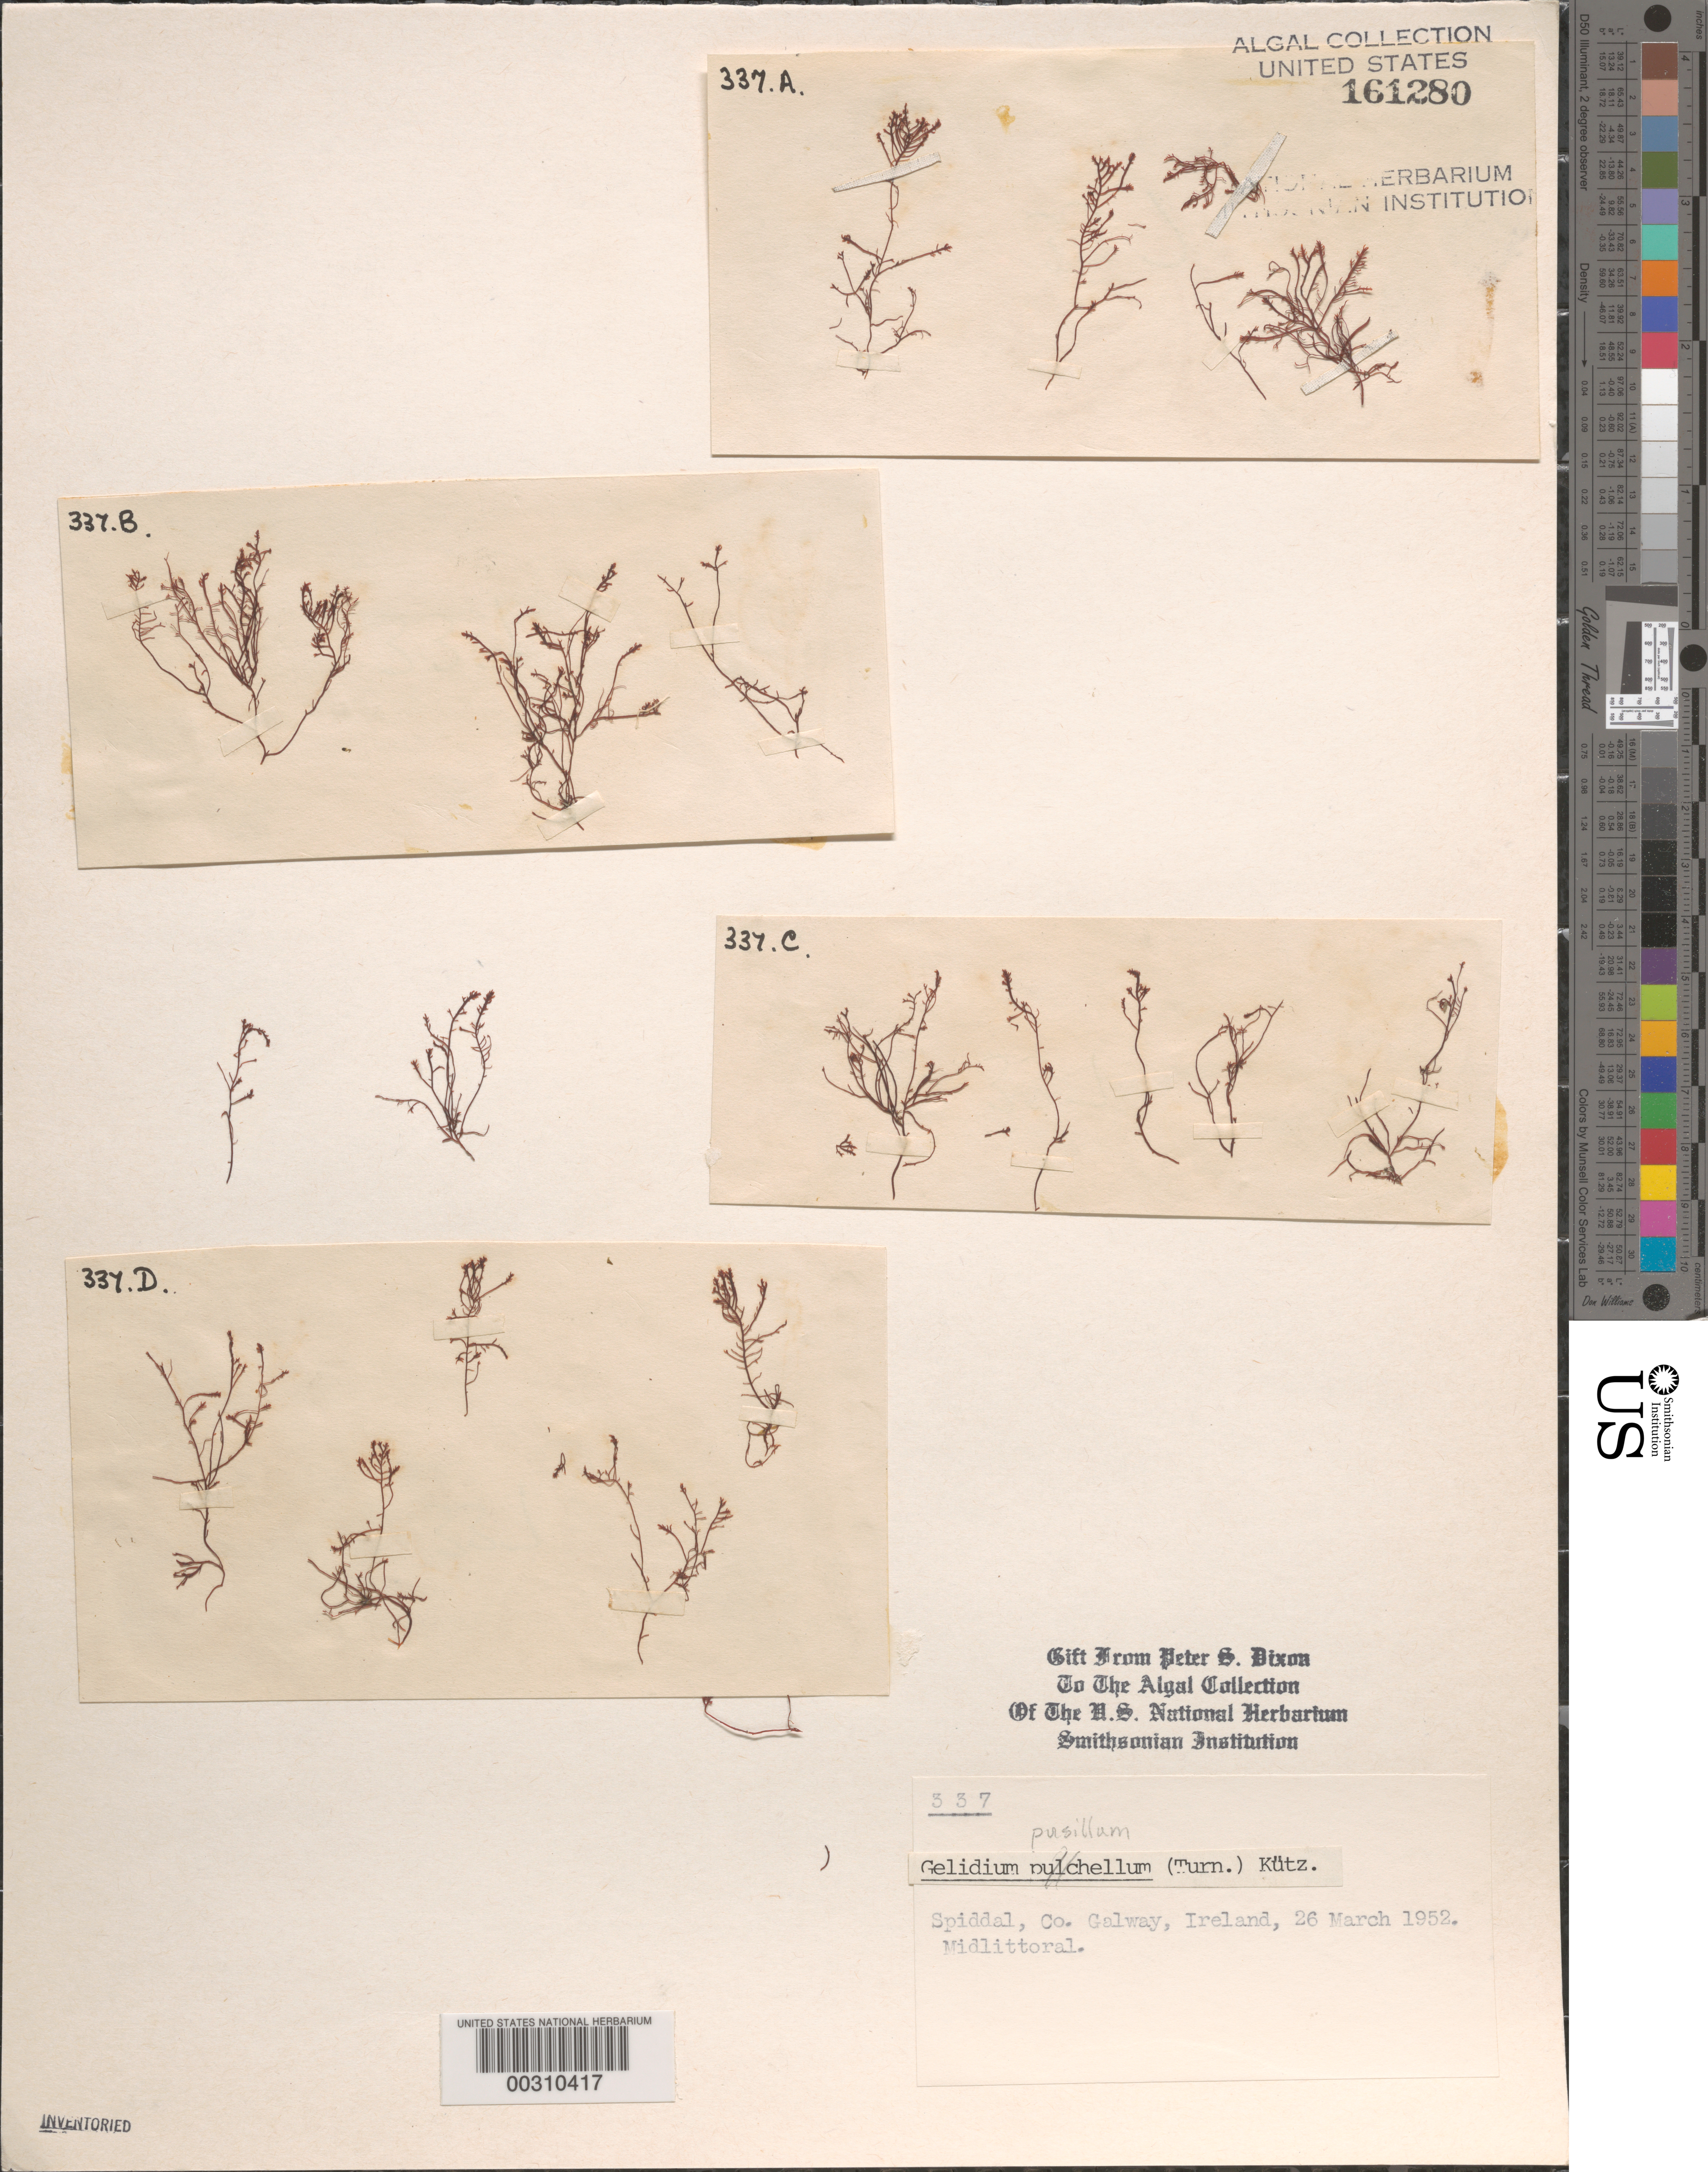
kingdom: Plantae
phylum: Rhodophyta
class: Florideophyceae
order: Gelidiales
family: Gelidiaceae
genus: Gelidium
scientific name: Gelidium pusillum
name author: (Stackh.) Le Jol.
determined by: Dixon, P. S.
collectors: P. S. Dixon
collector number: PSD 337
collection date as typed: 26 Mar 1952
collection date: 1952-03-26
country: Ireland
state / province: Connaught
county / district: Galway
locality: Spiddal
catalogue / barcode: US 161280